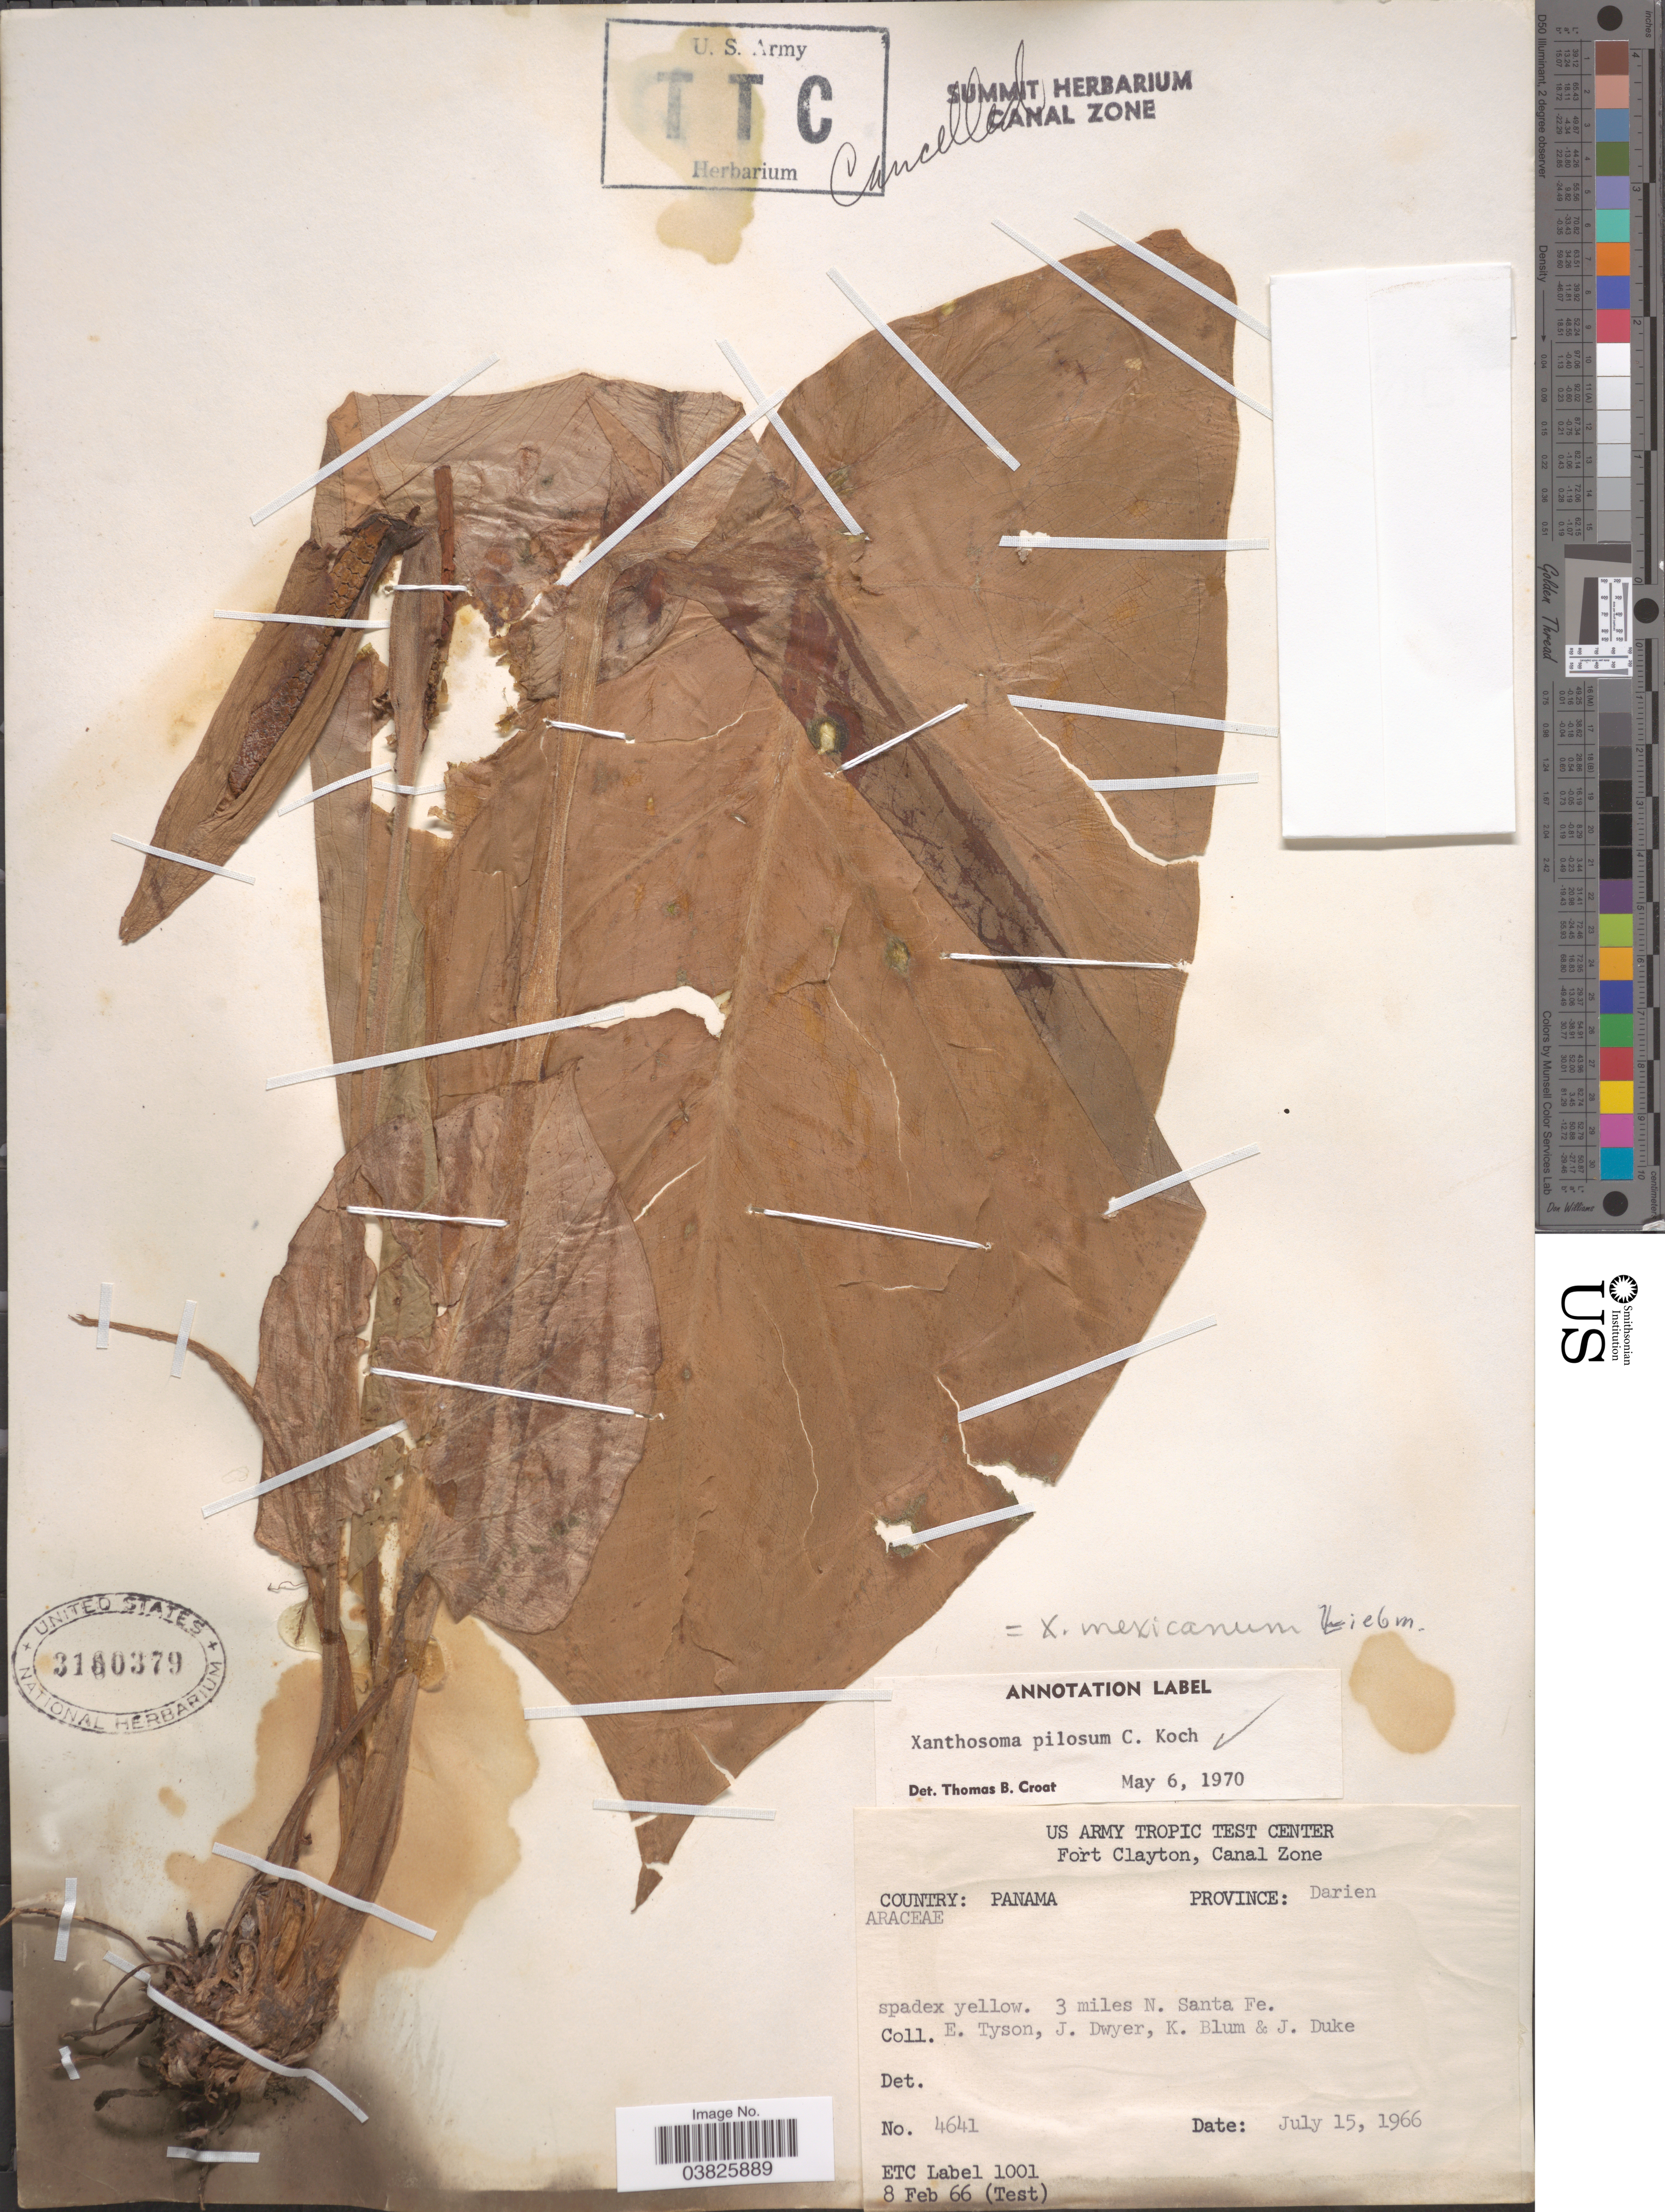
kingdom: Plantae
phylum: Tracheophyta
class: Liliopsida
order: Alismatales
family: Araceae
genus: Xanthosoma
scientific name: Xanthosoma mexicanum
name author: Liebm.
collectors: E. Tyson, J. Dwyer, K. Blum & J. Duke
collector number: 4641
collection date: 1966-07-15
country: Panama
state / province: Darien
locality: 3 mi. E. Santa Fe.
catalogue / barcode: US 3160379